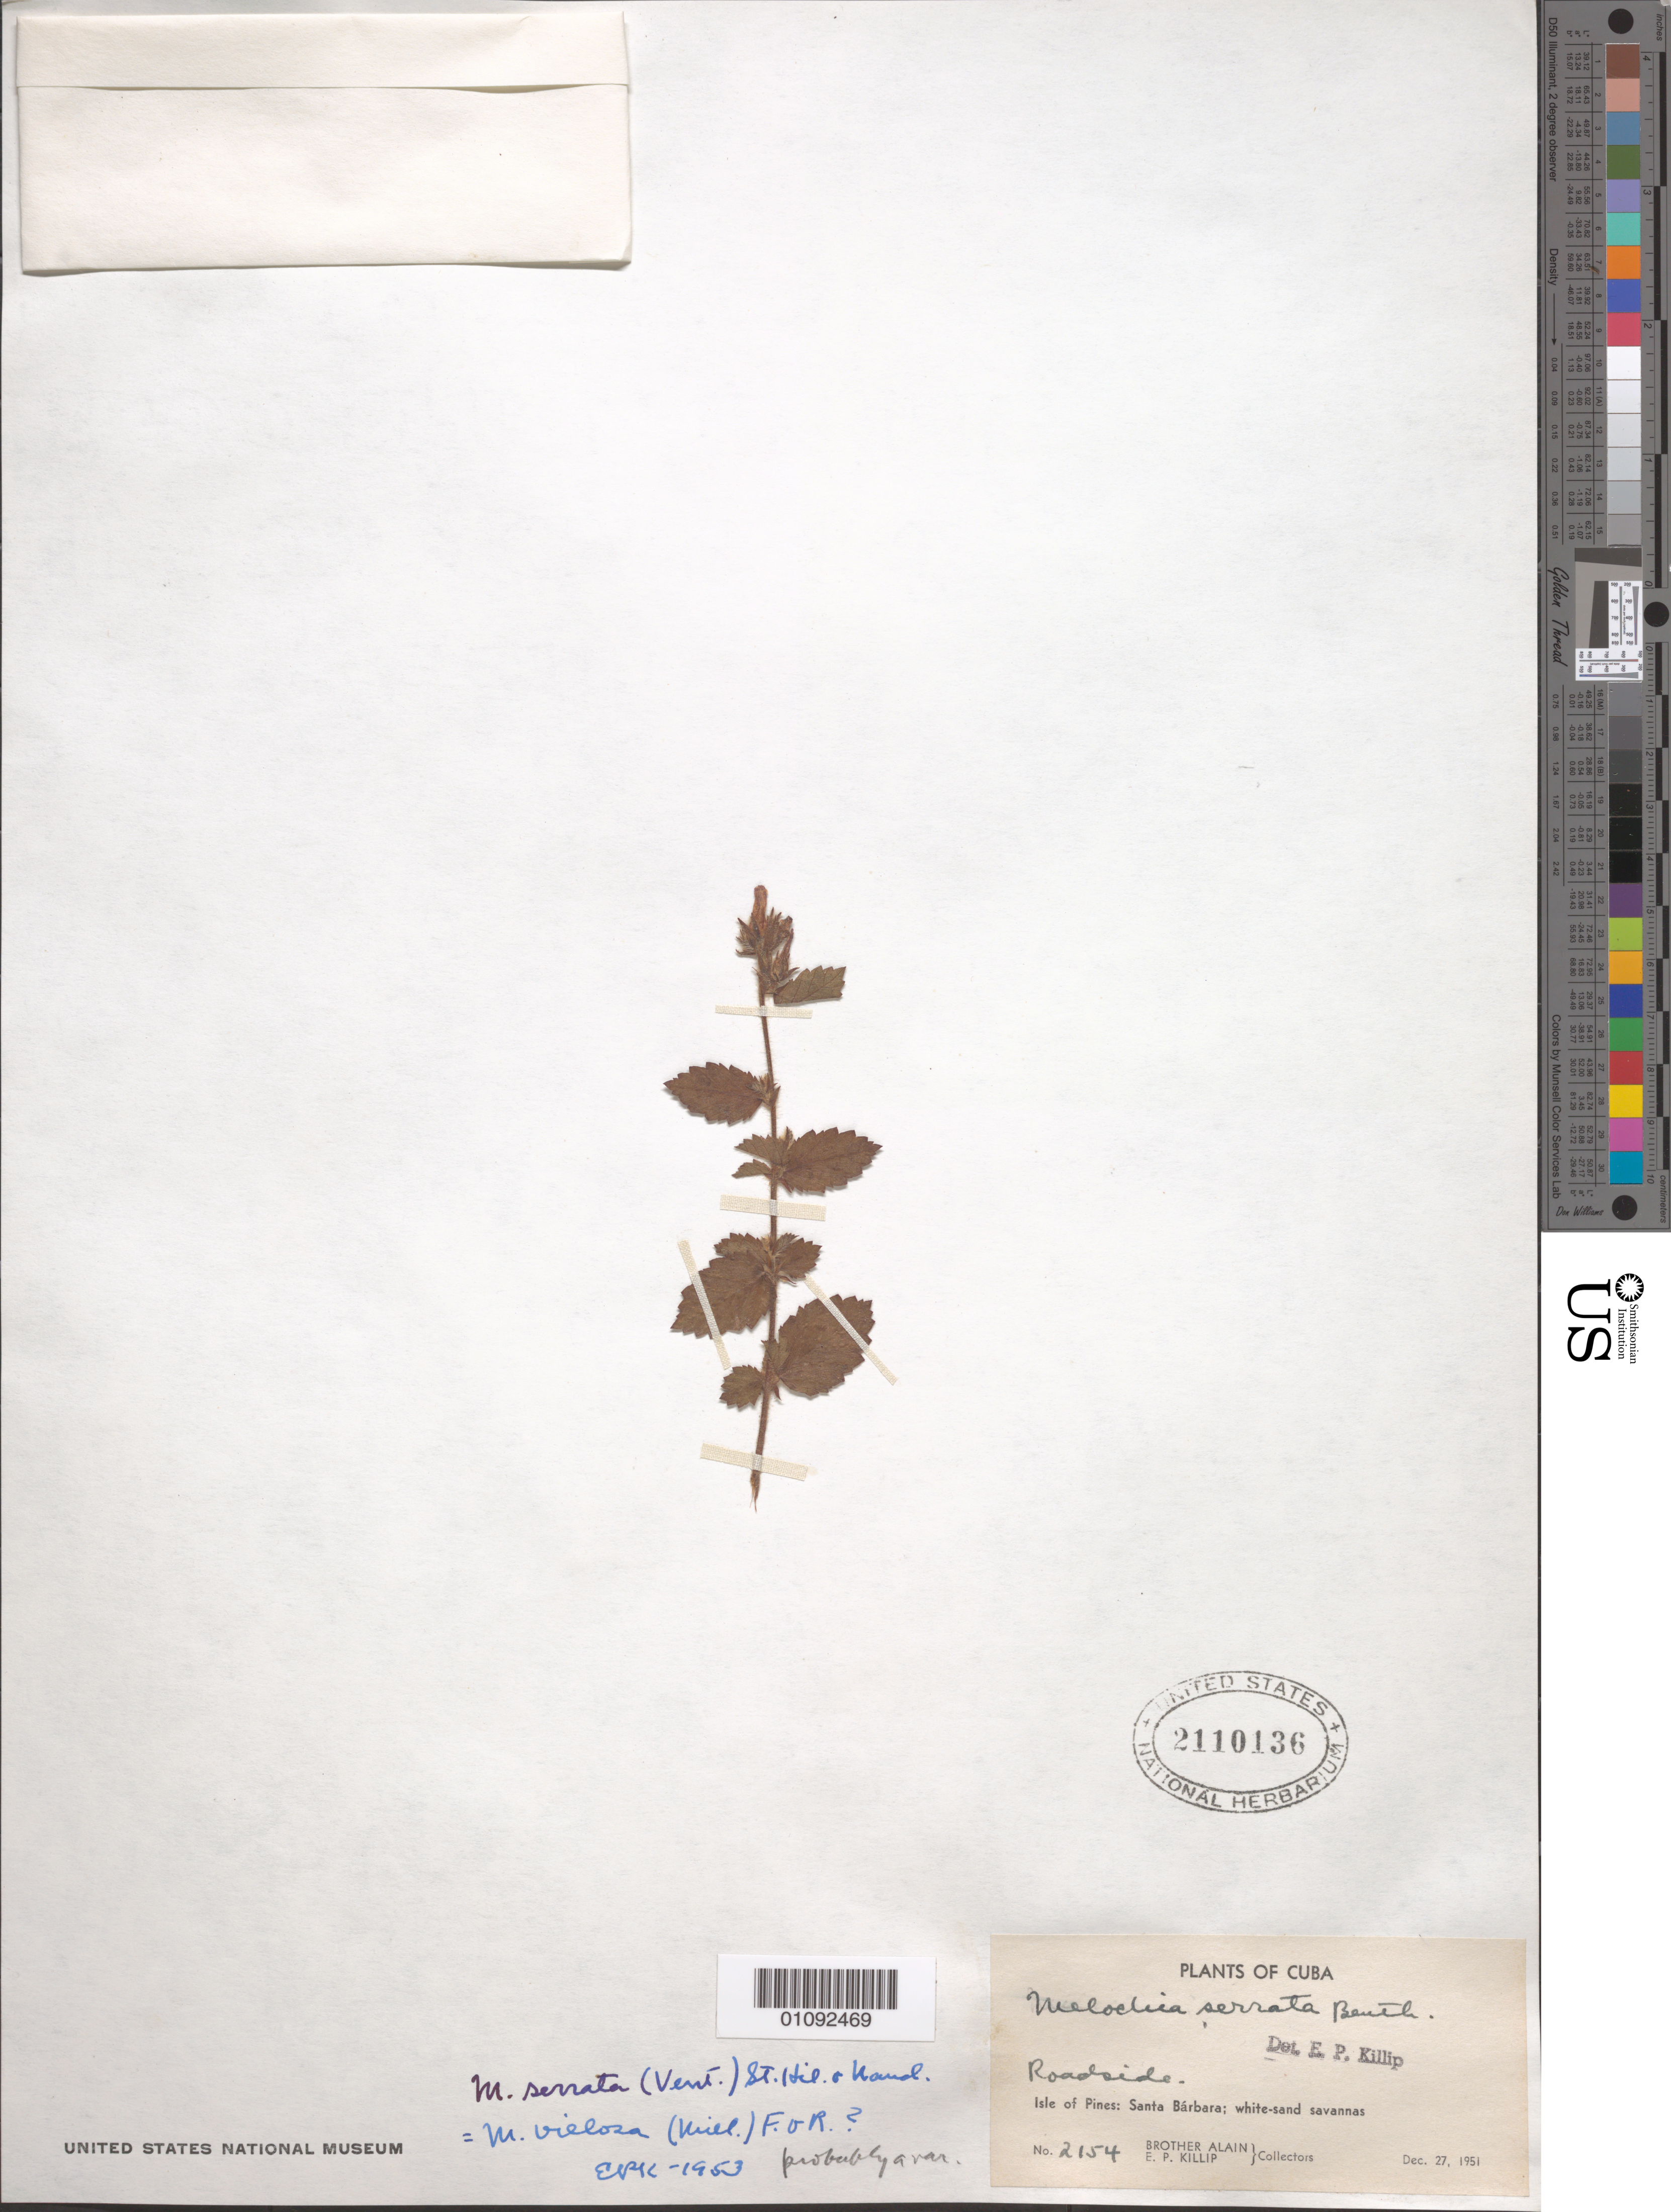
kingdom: Plantae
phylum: Tracheophyta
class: Magnoliopsida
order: Malvales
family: Malvaceae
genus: Melochia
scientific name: Melochia spicata var. spicata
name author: (L.) Fryxell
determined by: Dorr, L. J., (BOT), Smithsonian Institution - National Museum of Natural History (UNITED STATES)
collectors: A. H. Liogier & E. P. Killip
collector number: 2154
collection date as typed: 27 Dec 1951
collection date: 1951-12-27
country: Cuba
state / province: Isla de La Juventud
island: Isla de la Juventud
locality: Santa Barbara, Isle of Pines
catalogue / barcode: US 2110136